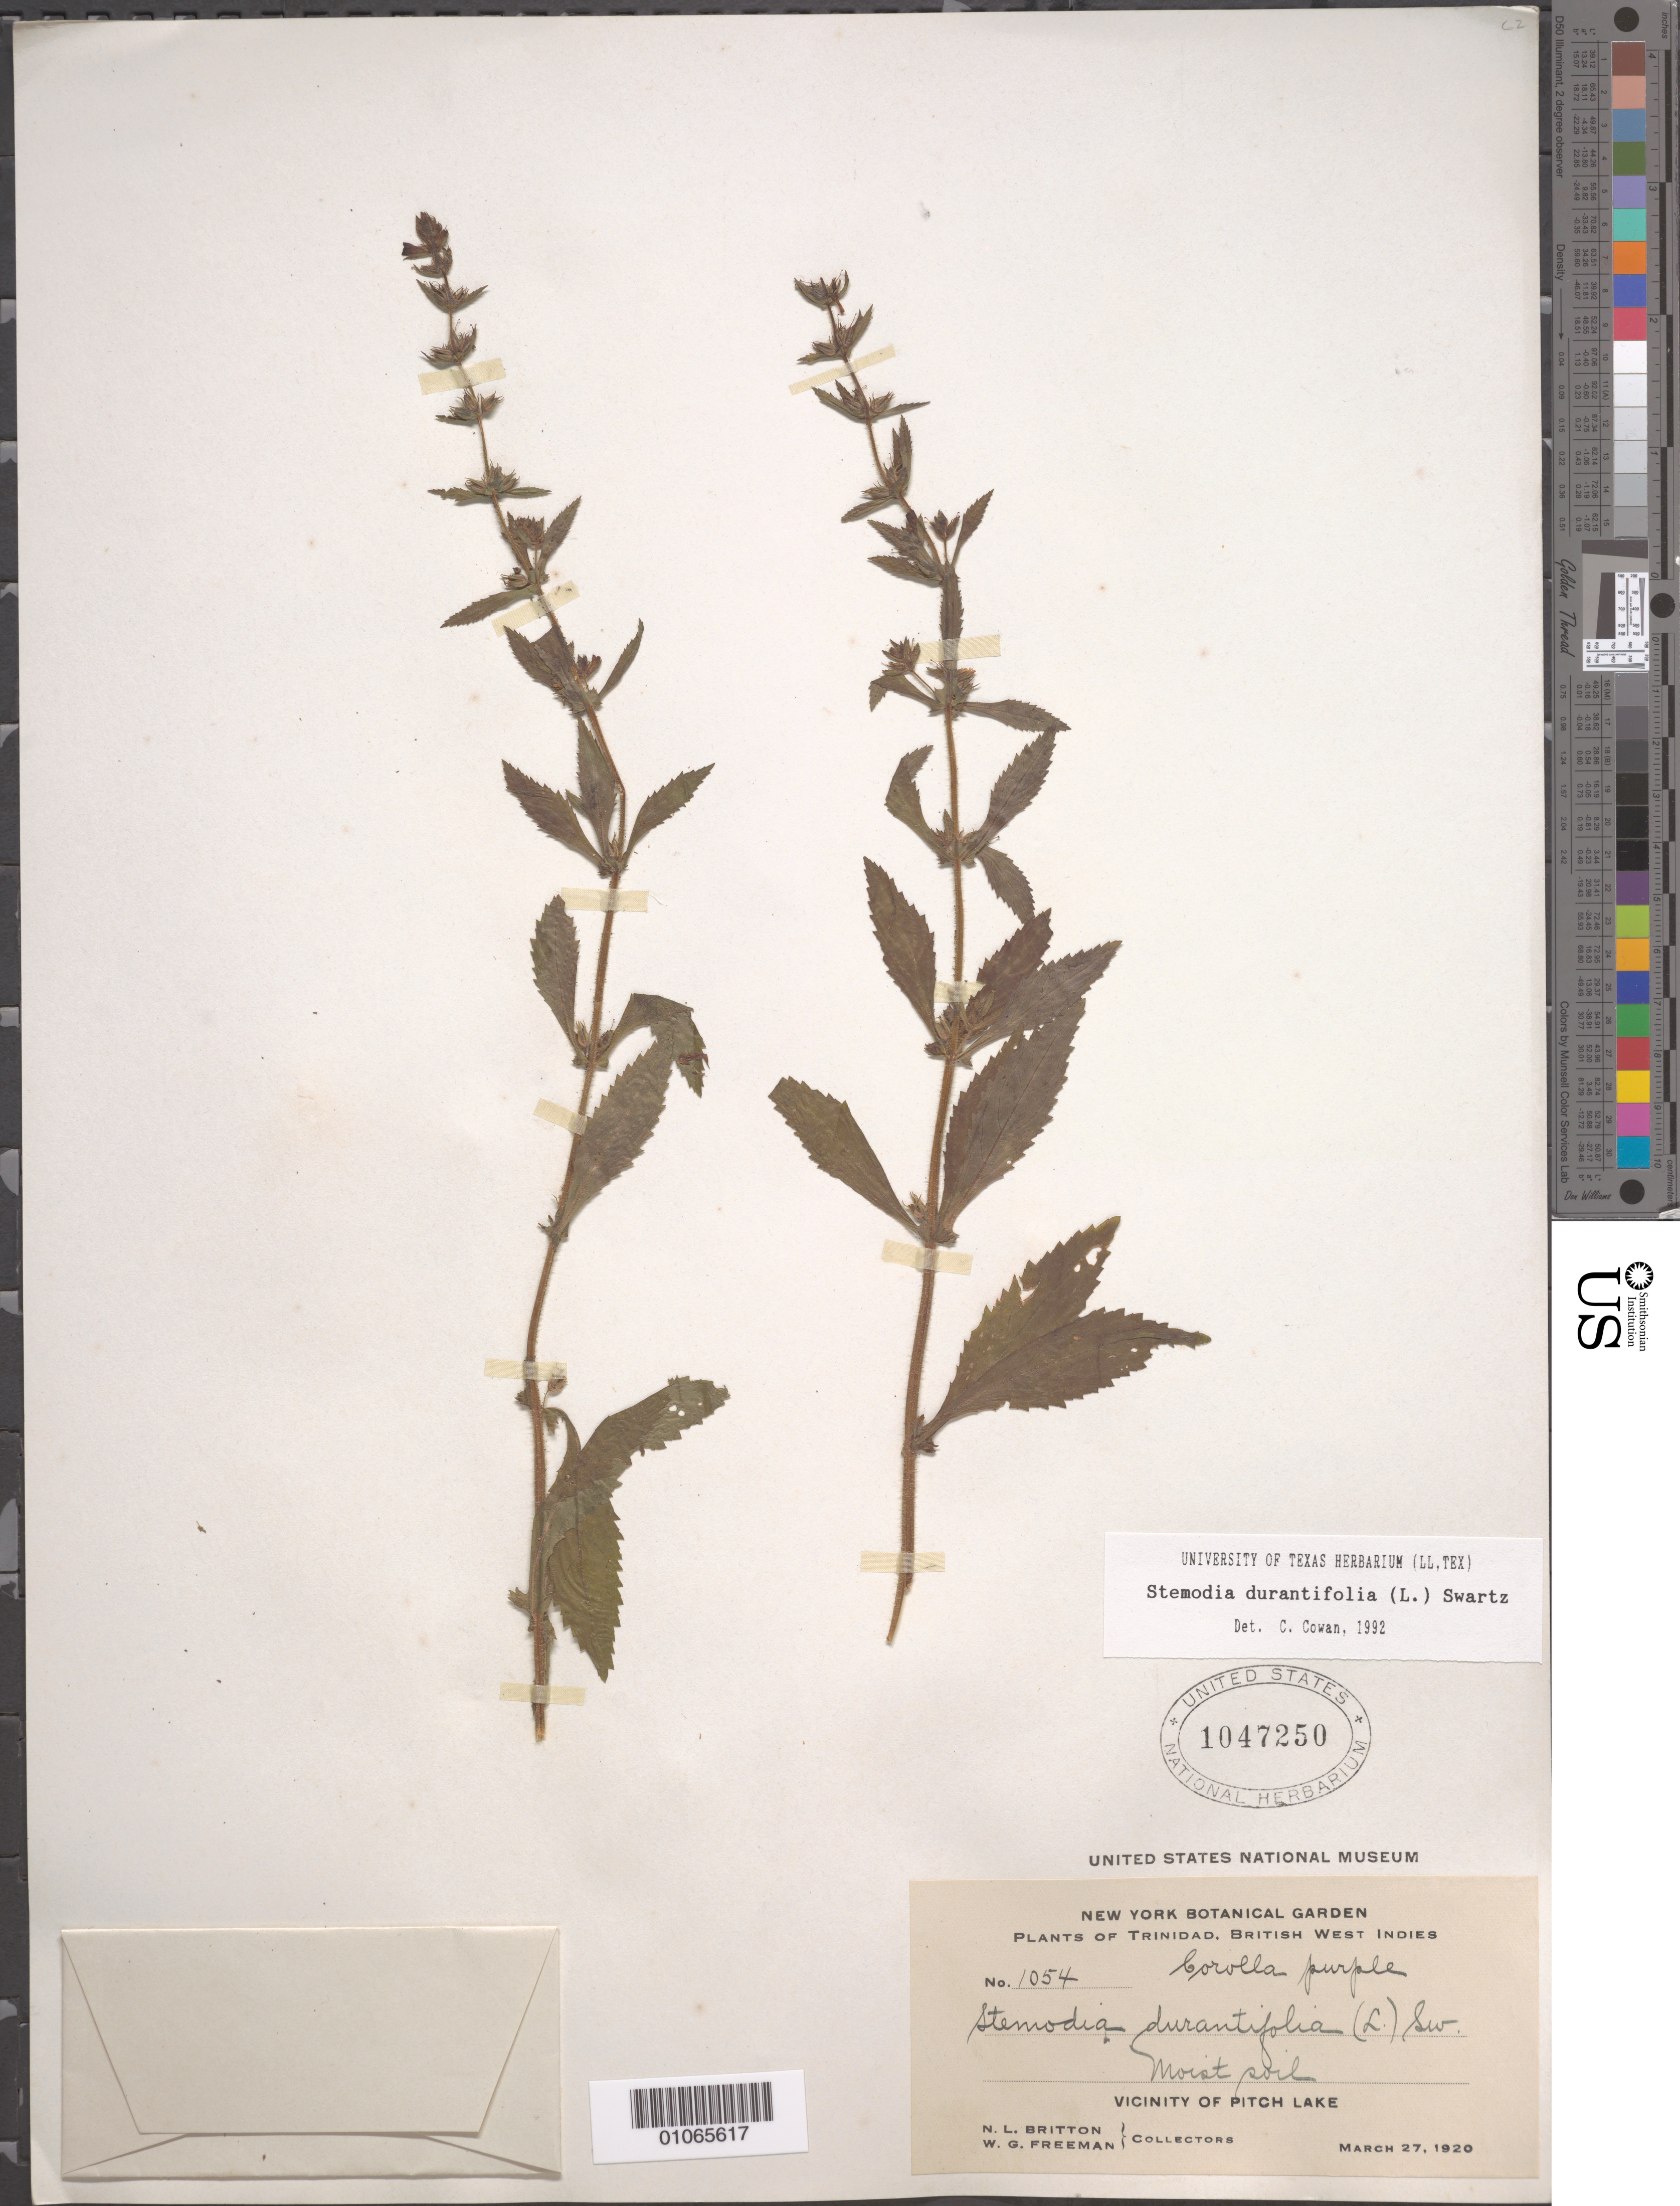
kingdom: Plantae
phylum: Tracheophyta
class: Magnoliopsida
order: Lamiales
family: Plantaginaceae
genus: Stemodia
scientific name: Stemodia durantifolia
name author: (L.) Sw.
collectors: N. Britton & W. Freeman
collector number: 1054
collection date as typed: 27 Mar 1920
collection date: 1920-03-27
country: Trinidad and Tobago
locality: Moist soil.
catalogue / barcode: US 1047250